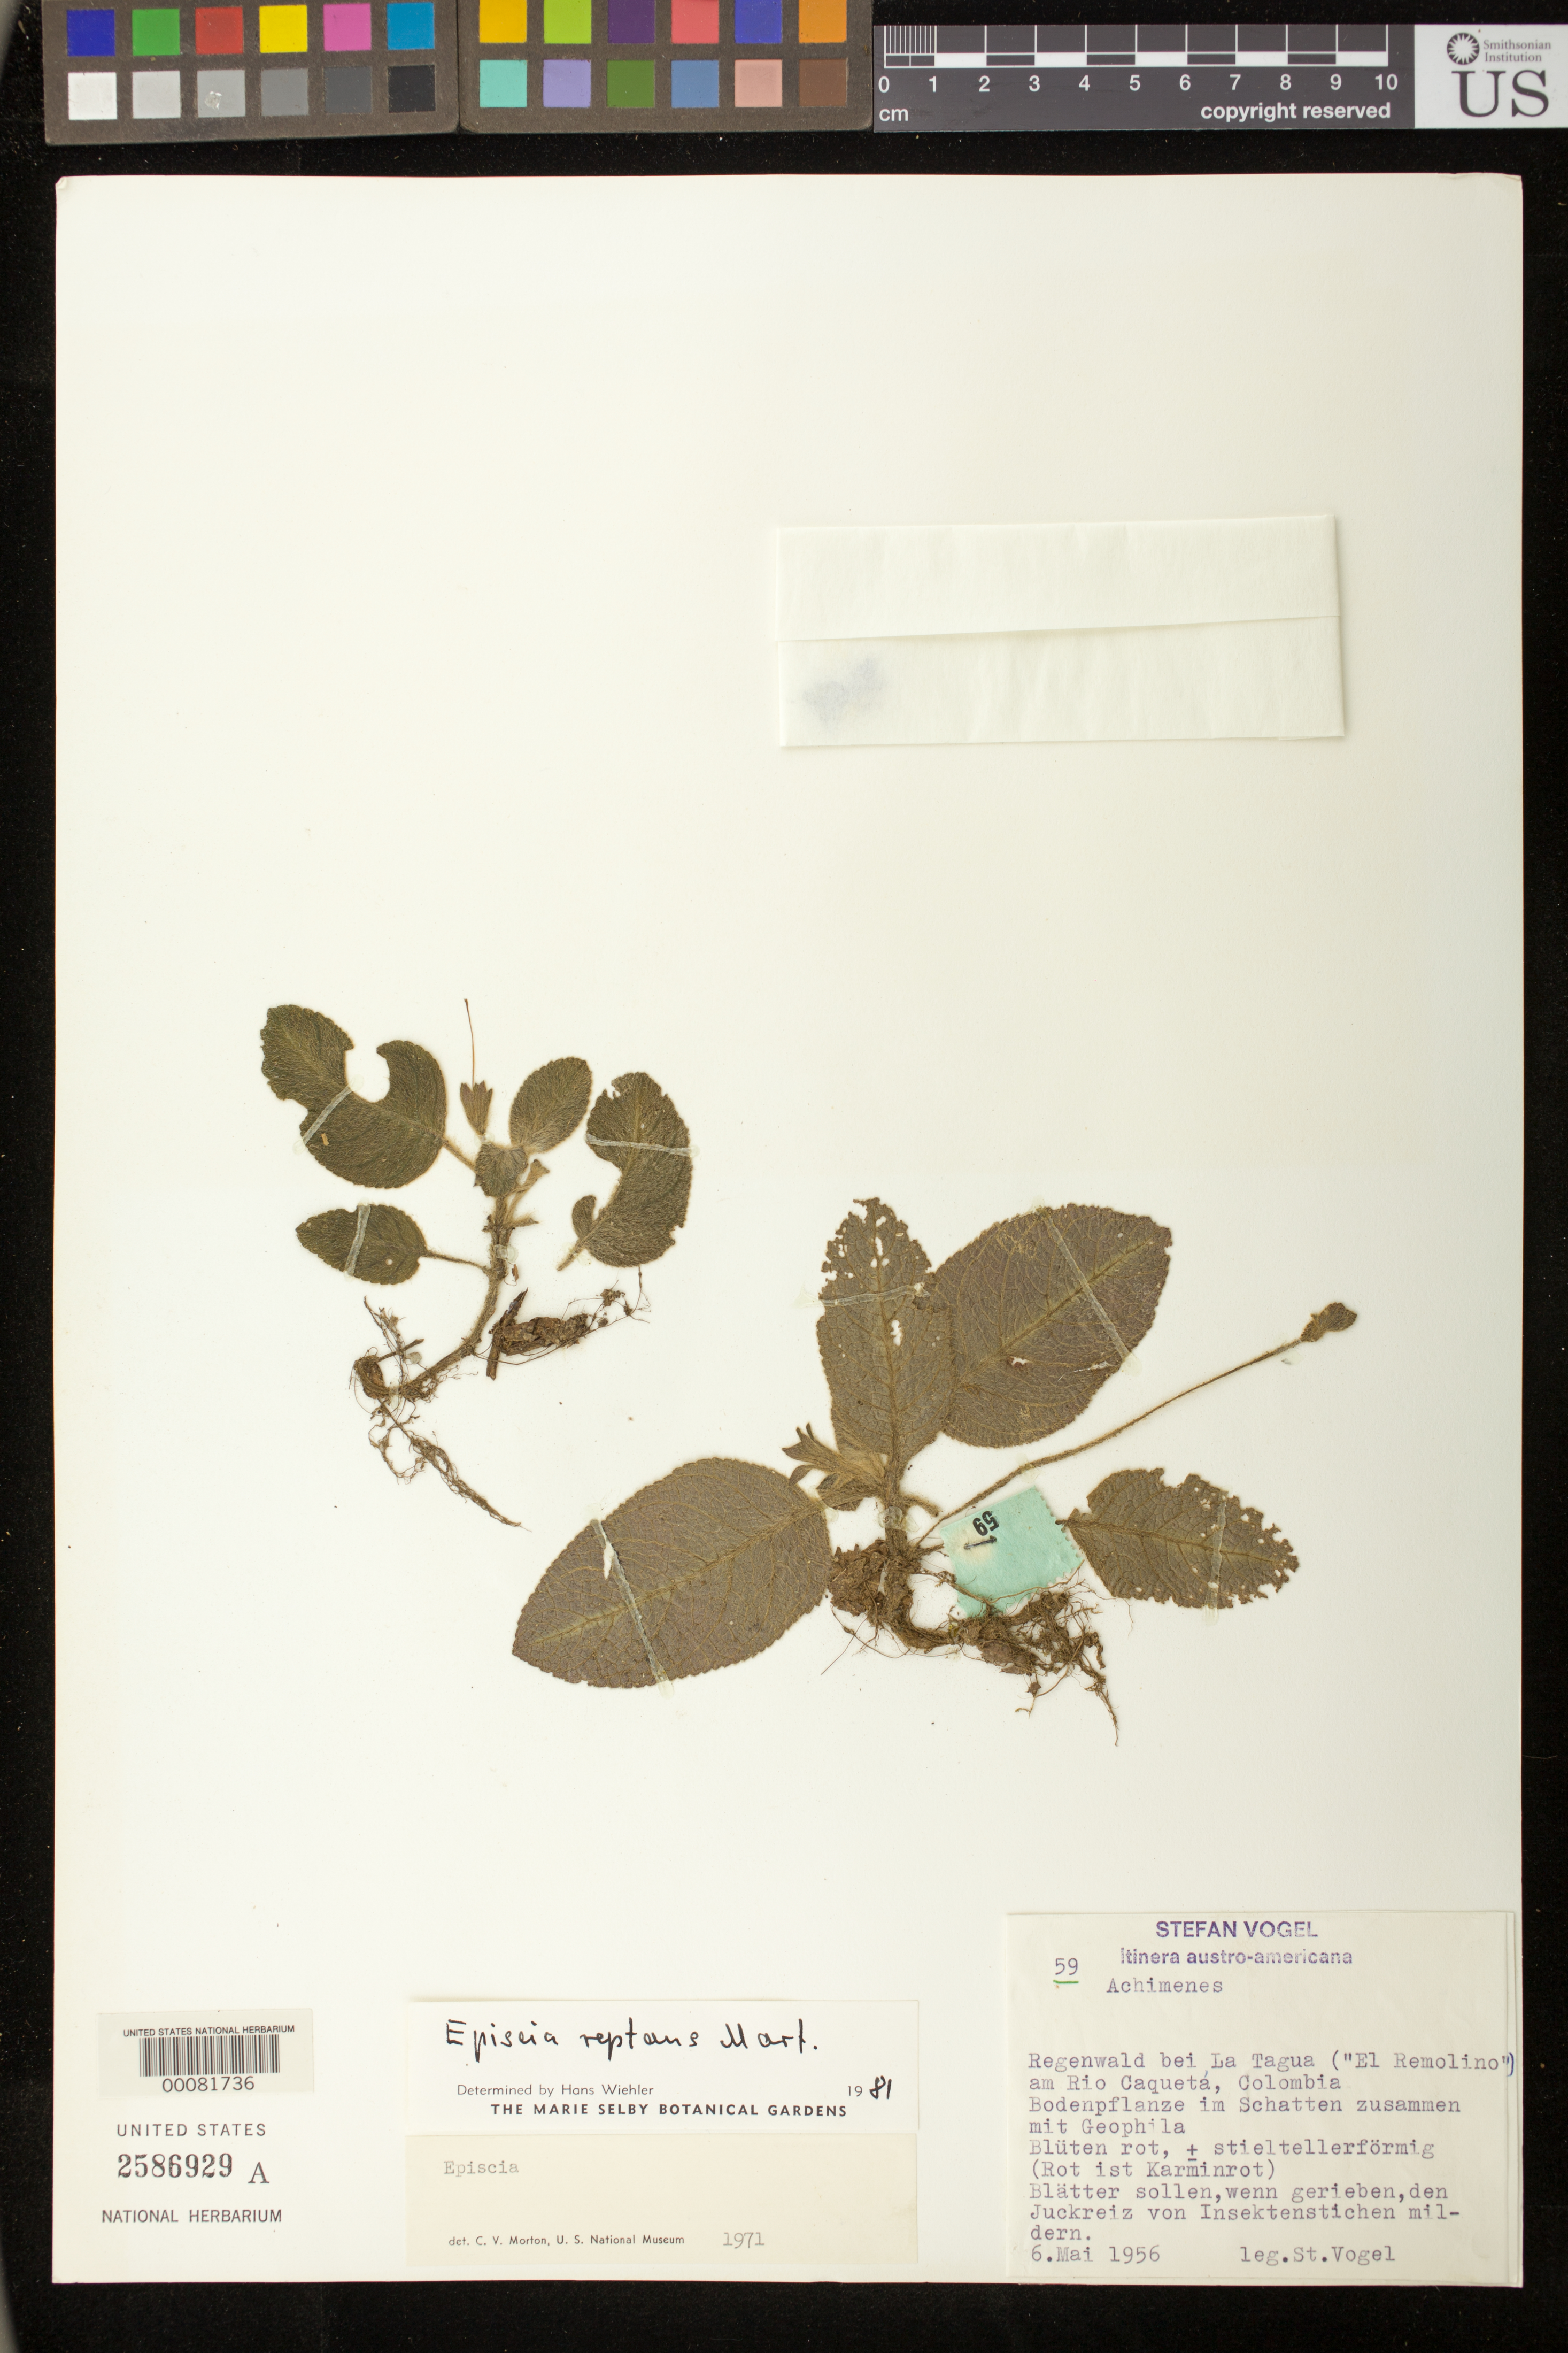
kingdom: Plantae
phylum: Tracheophyta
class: Magnoliopsida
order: Lamiales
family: Gesneriaceae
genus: Episcia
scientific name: Episcia reptans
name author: Mart.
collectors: S. Vogel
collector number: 59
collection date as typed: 06 May 1956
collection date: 1956-05-06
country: Colombia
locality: Beside La Tagua ("El Remolino") toward Rio Caqueta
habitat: Rainforest, shady forest floor with Geophila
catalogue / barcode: US 2586929A